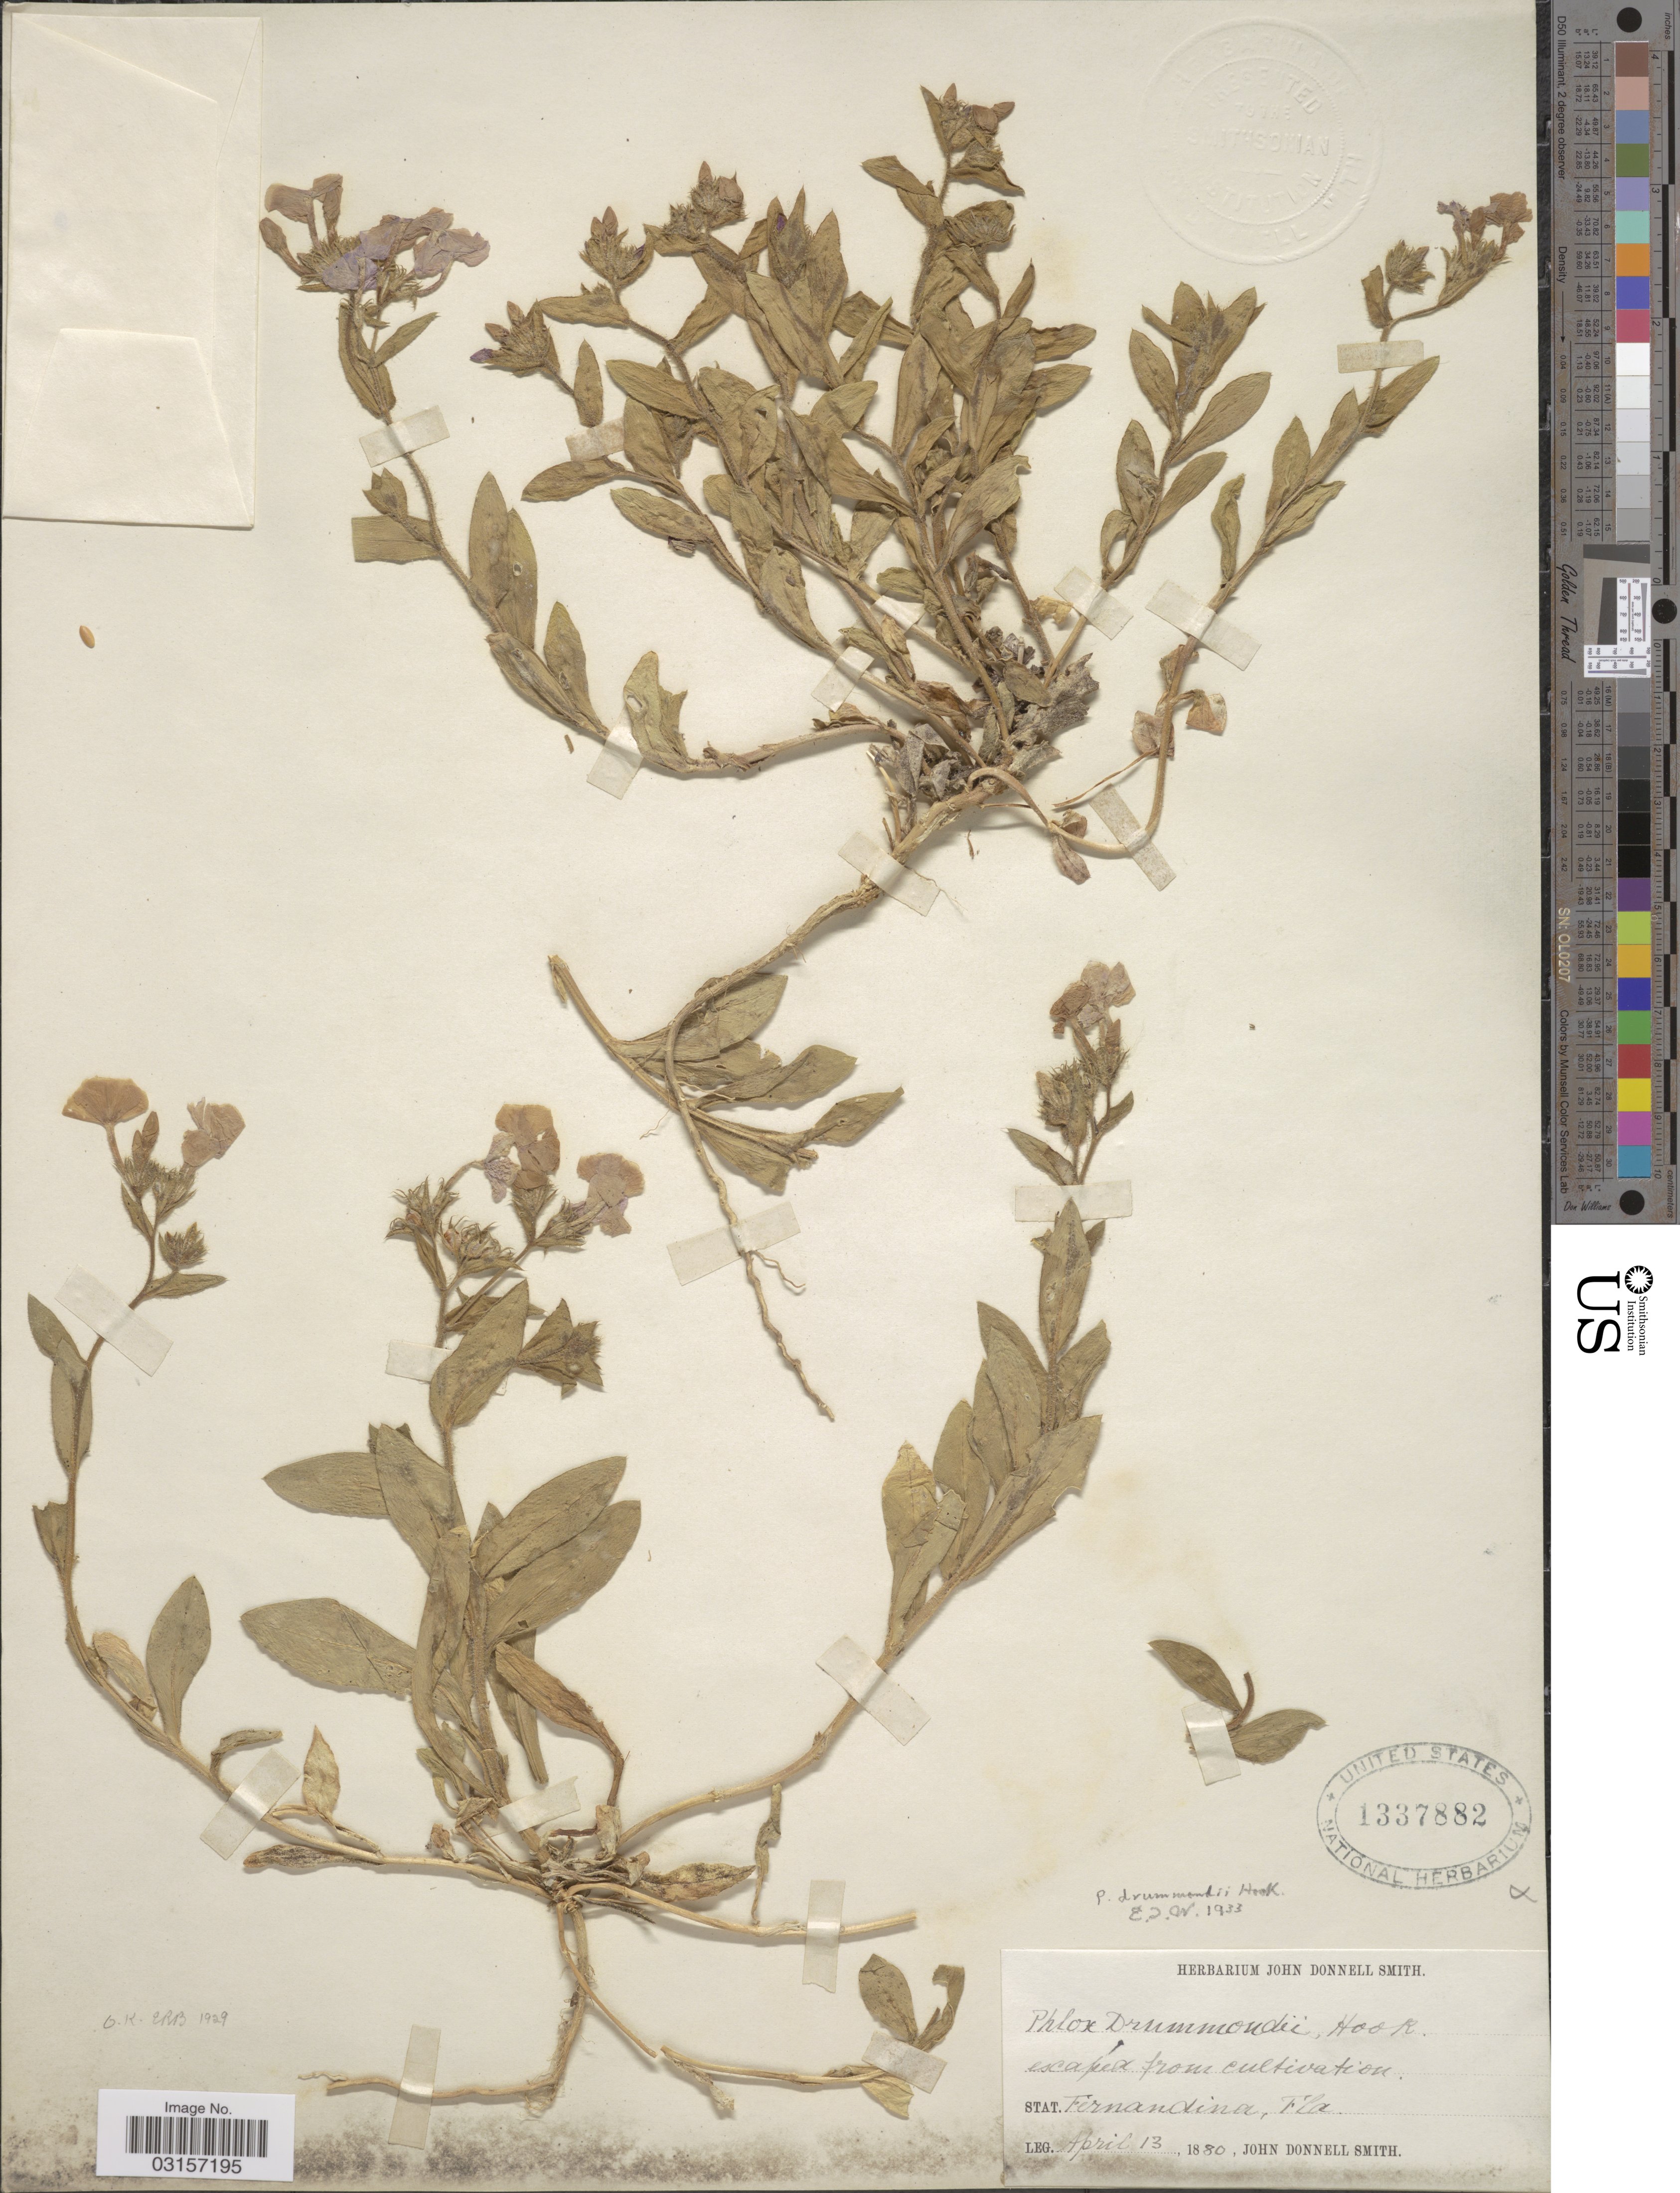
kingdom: Plantae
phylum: Tracheophyta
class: Magnoliopsida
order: Ericales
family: Polemoniaceae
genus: Phlox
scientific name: Phlox drummondii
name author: Hook.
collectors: J. Donnell Smith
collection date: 1880-04-13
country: United States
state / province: Florida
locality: Stat. Fernandina, Fla.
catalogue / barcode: US 1337882